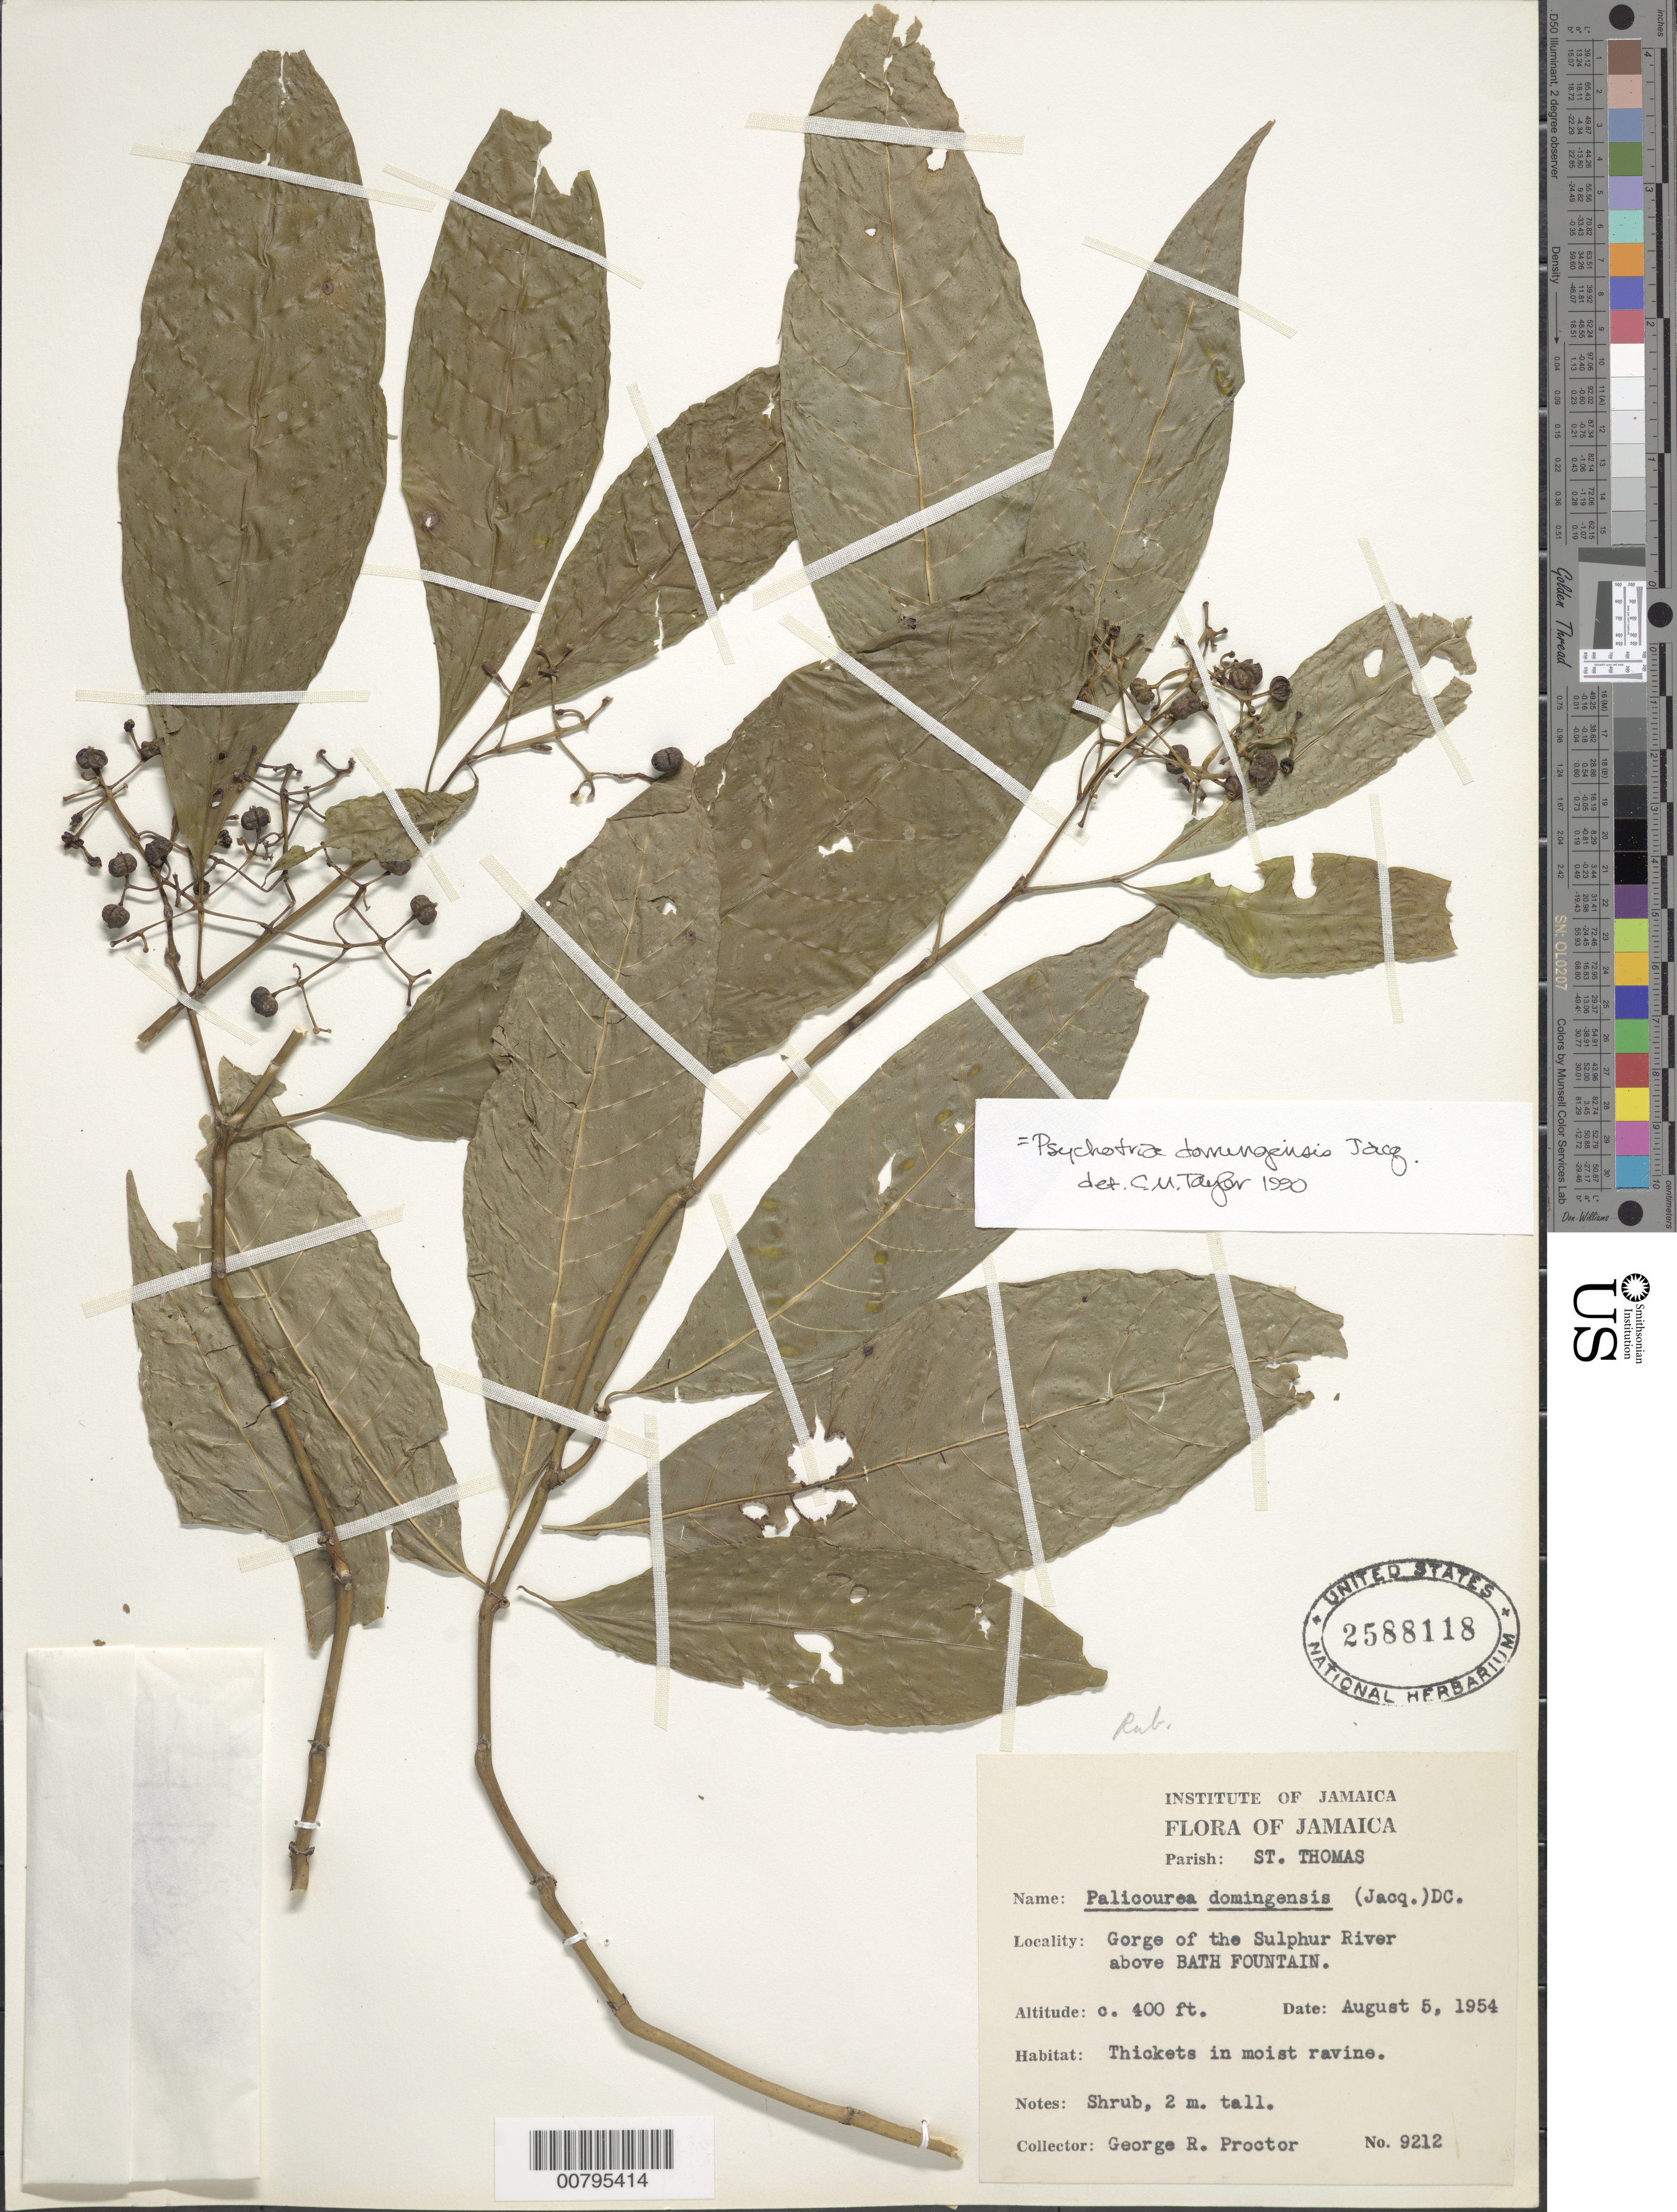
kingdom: Plantae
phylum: Tracheophyta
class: Magnoliopsida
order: Gentianales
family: Rubiaceae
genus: Psychotria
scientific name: Psychotria domingensis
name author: Jacq.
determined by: Taylor, Charlotte M.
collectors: G. R. Proctor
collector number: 9212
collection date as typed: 05 Aug 1954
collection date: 1954-08-05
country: Jamaica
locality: Gorge of the Sulphur River above Bath Fountain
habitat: Thickets in moist ravine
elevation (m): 122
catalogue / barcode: US 2588118